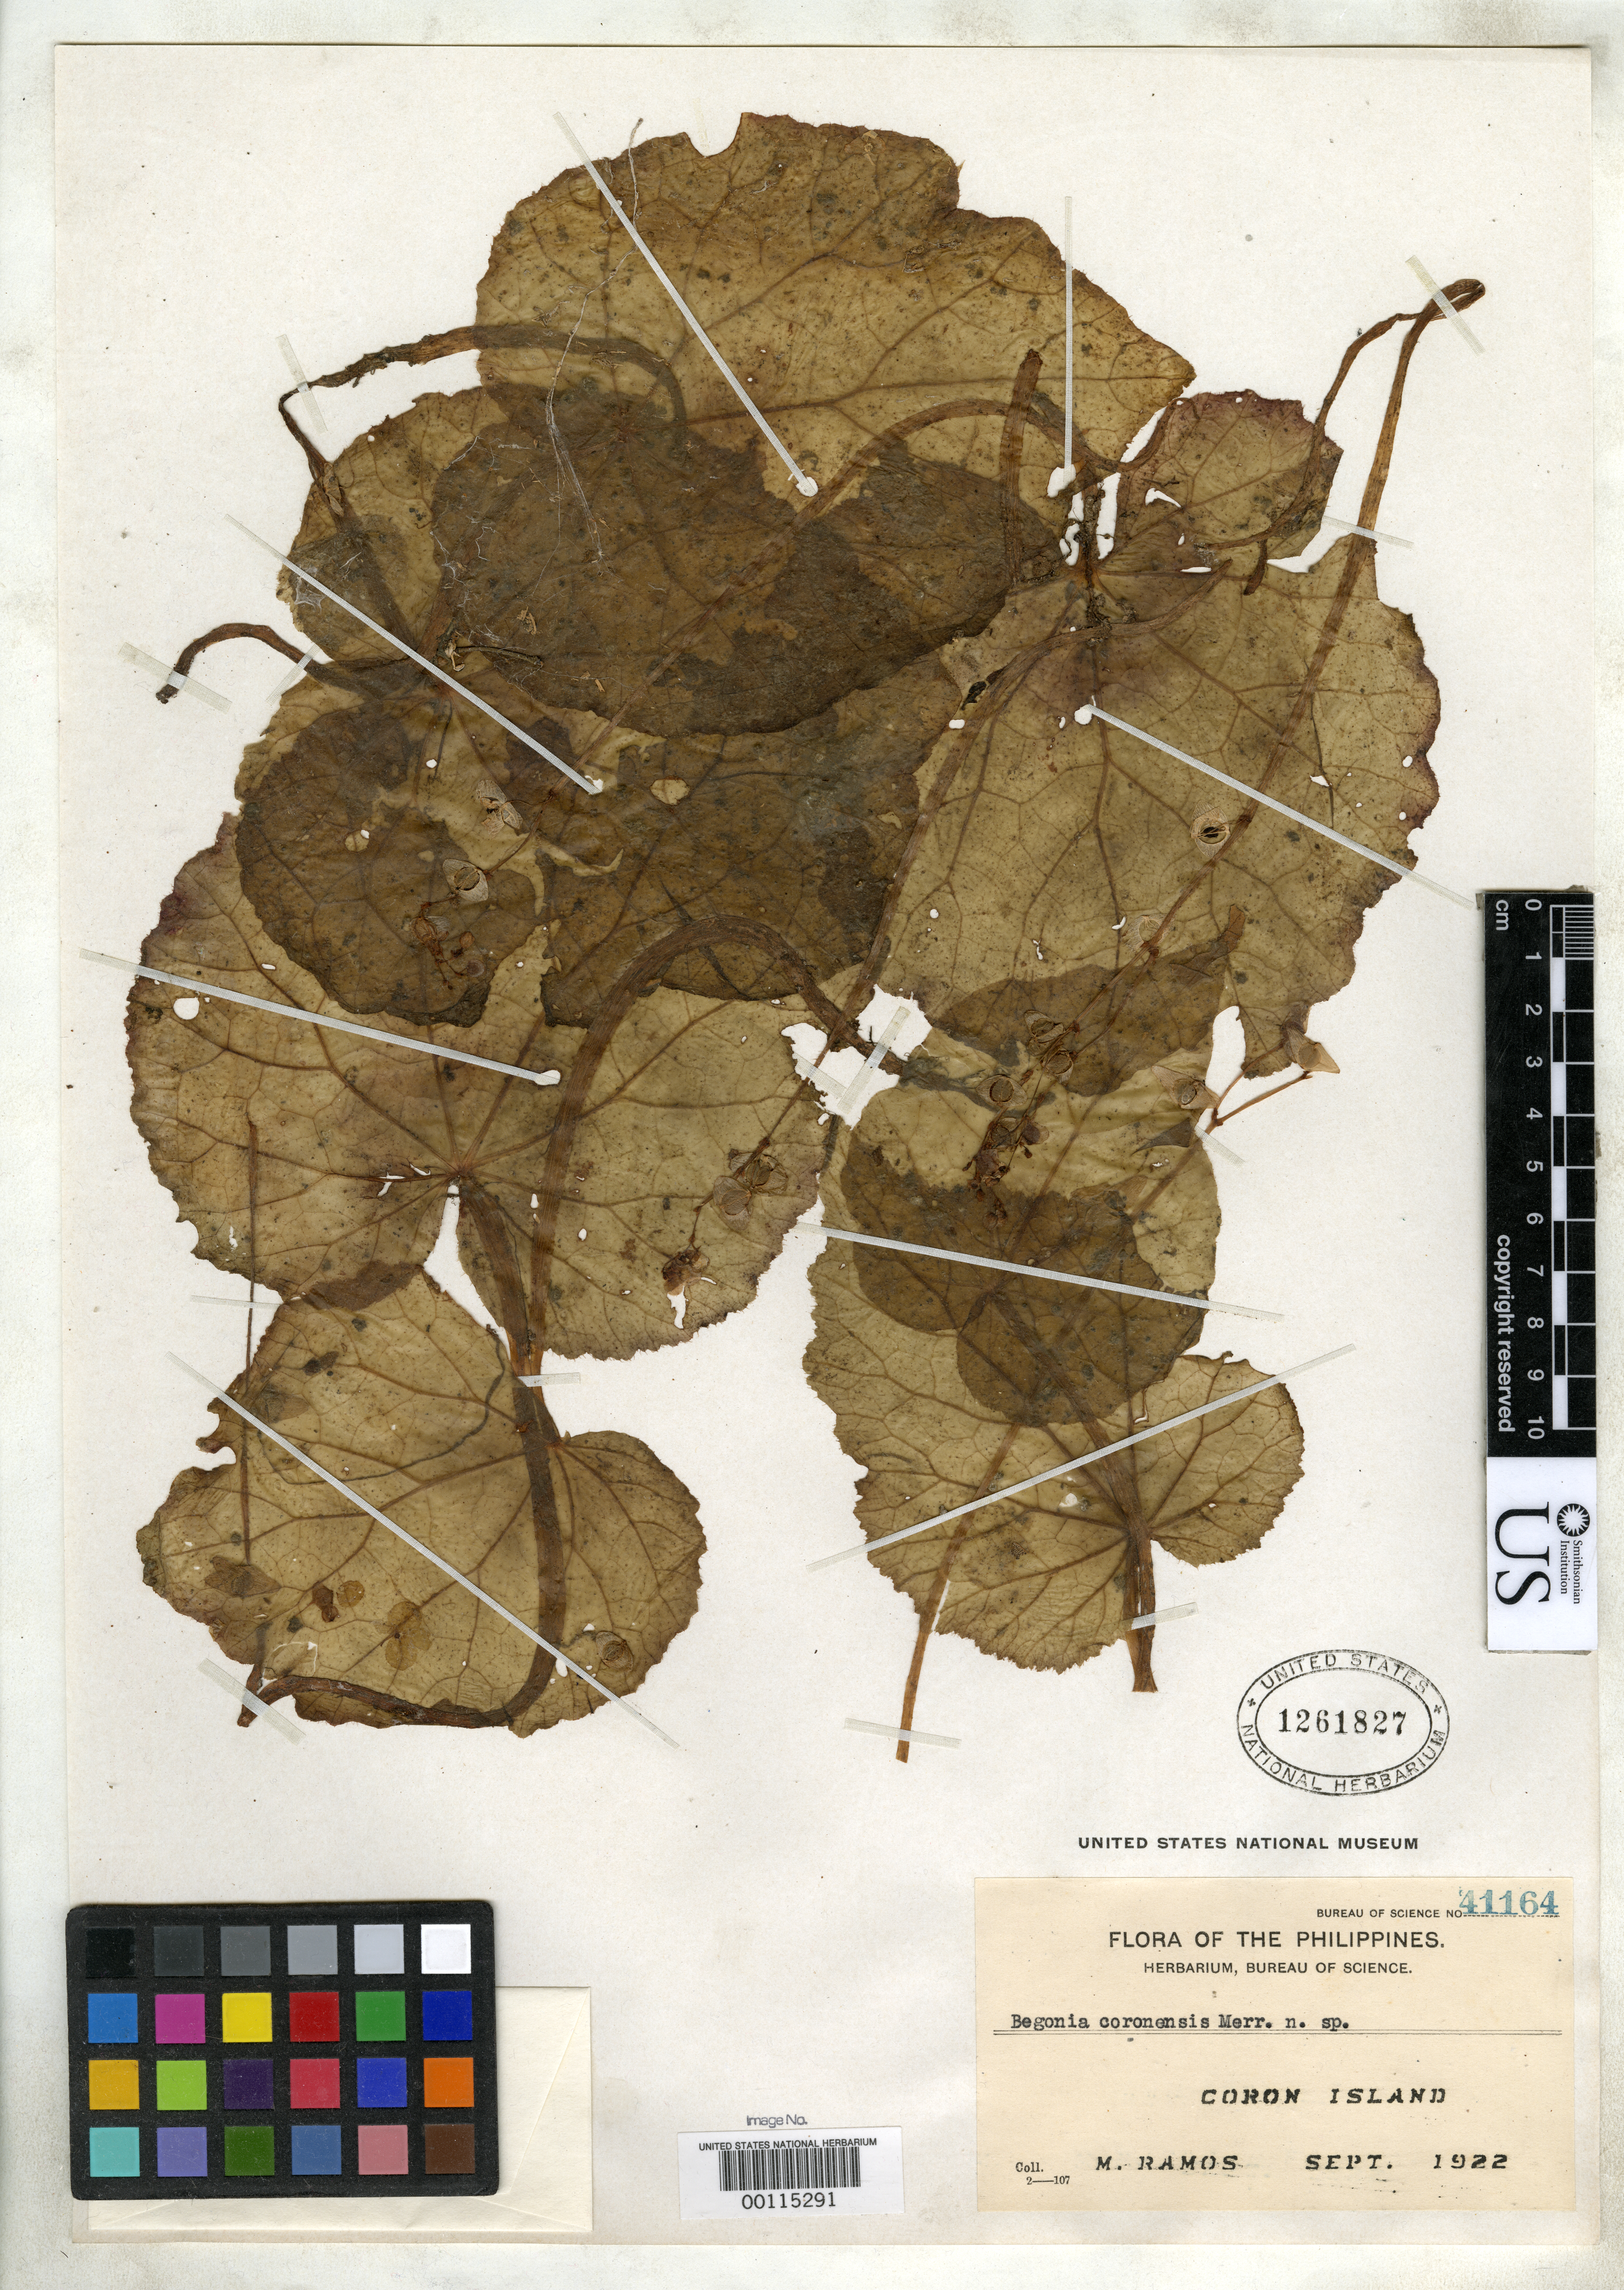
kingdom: Plantae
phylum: Tracheophyta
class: Magnoliopsida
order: Cucurbitales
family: Begoniaceae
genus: Begonia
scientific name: Begonia coronensis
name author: Merr.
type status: Isotype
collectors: M. Ramos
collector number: Bur. Sci. 41164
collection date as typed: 17 Sep 1922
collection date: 1922-09-17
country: Philippines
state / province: Mimaropa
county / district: Palawan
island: Coron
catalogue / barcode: US 1261827